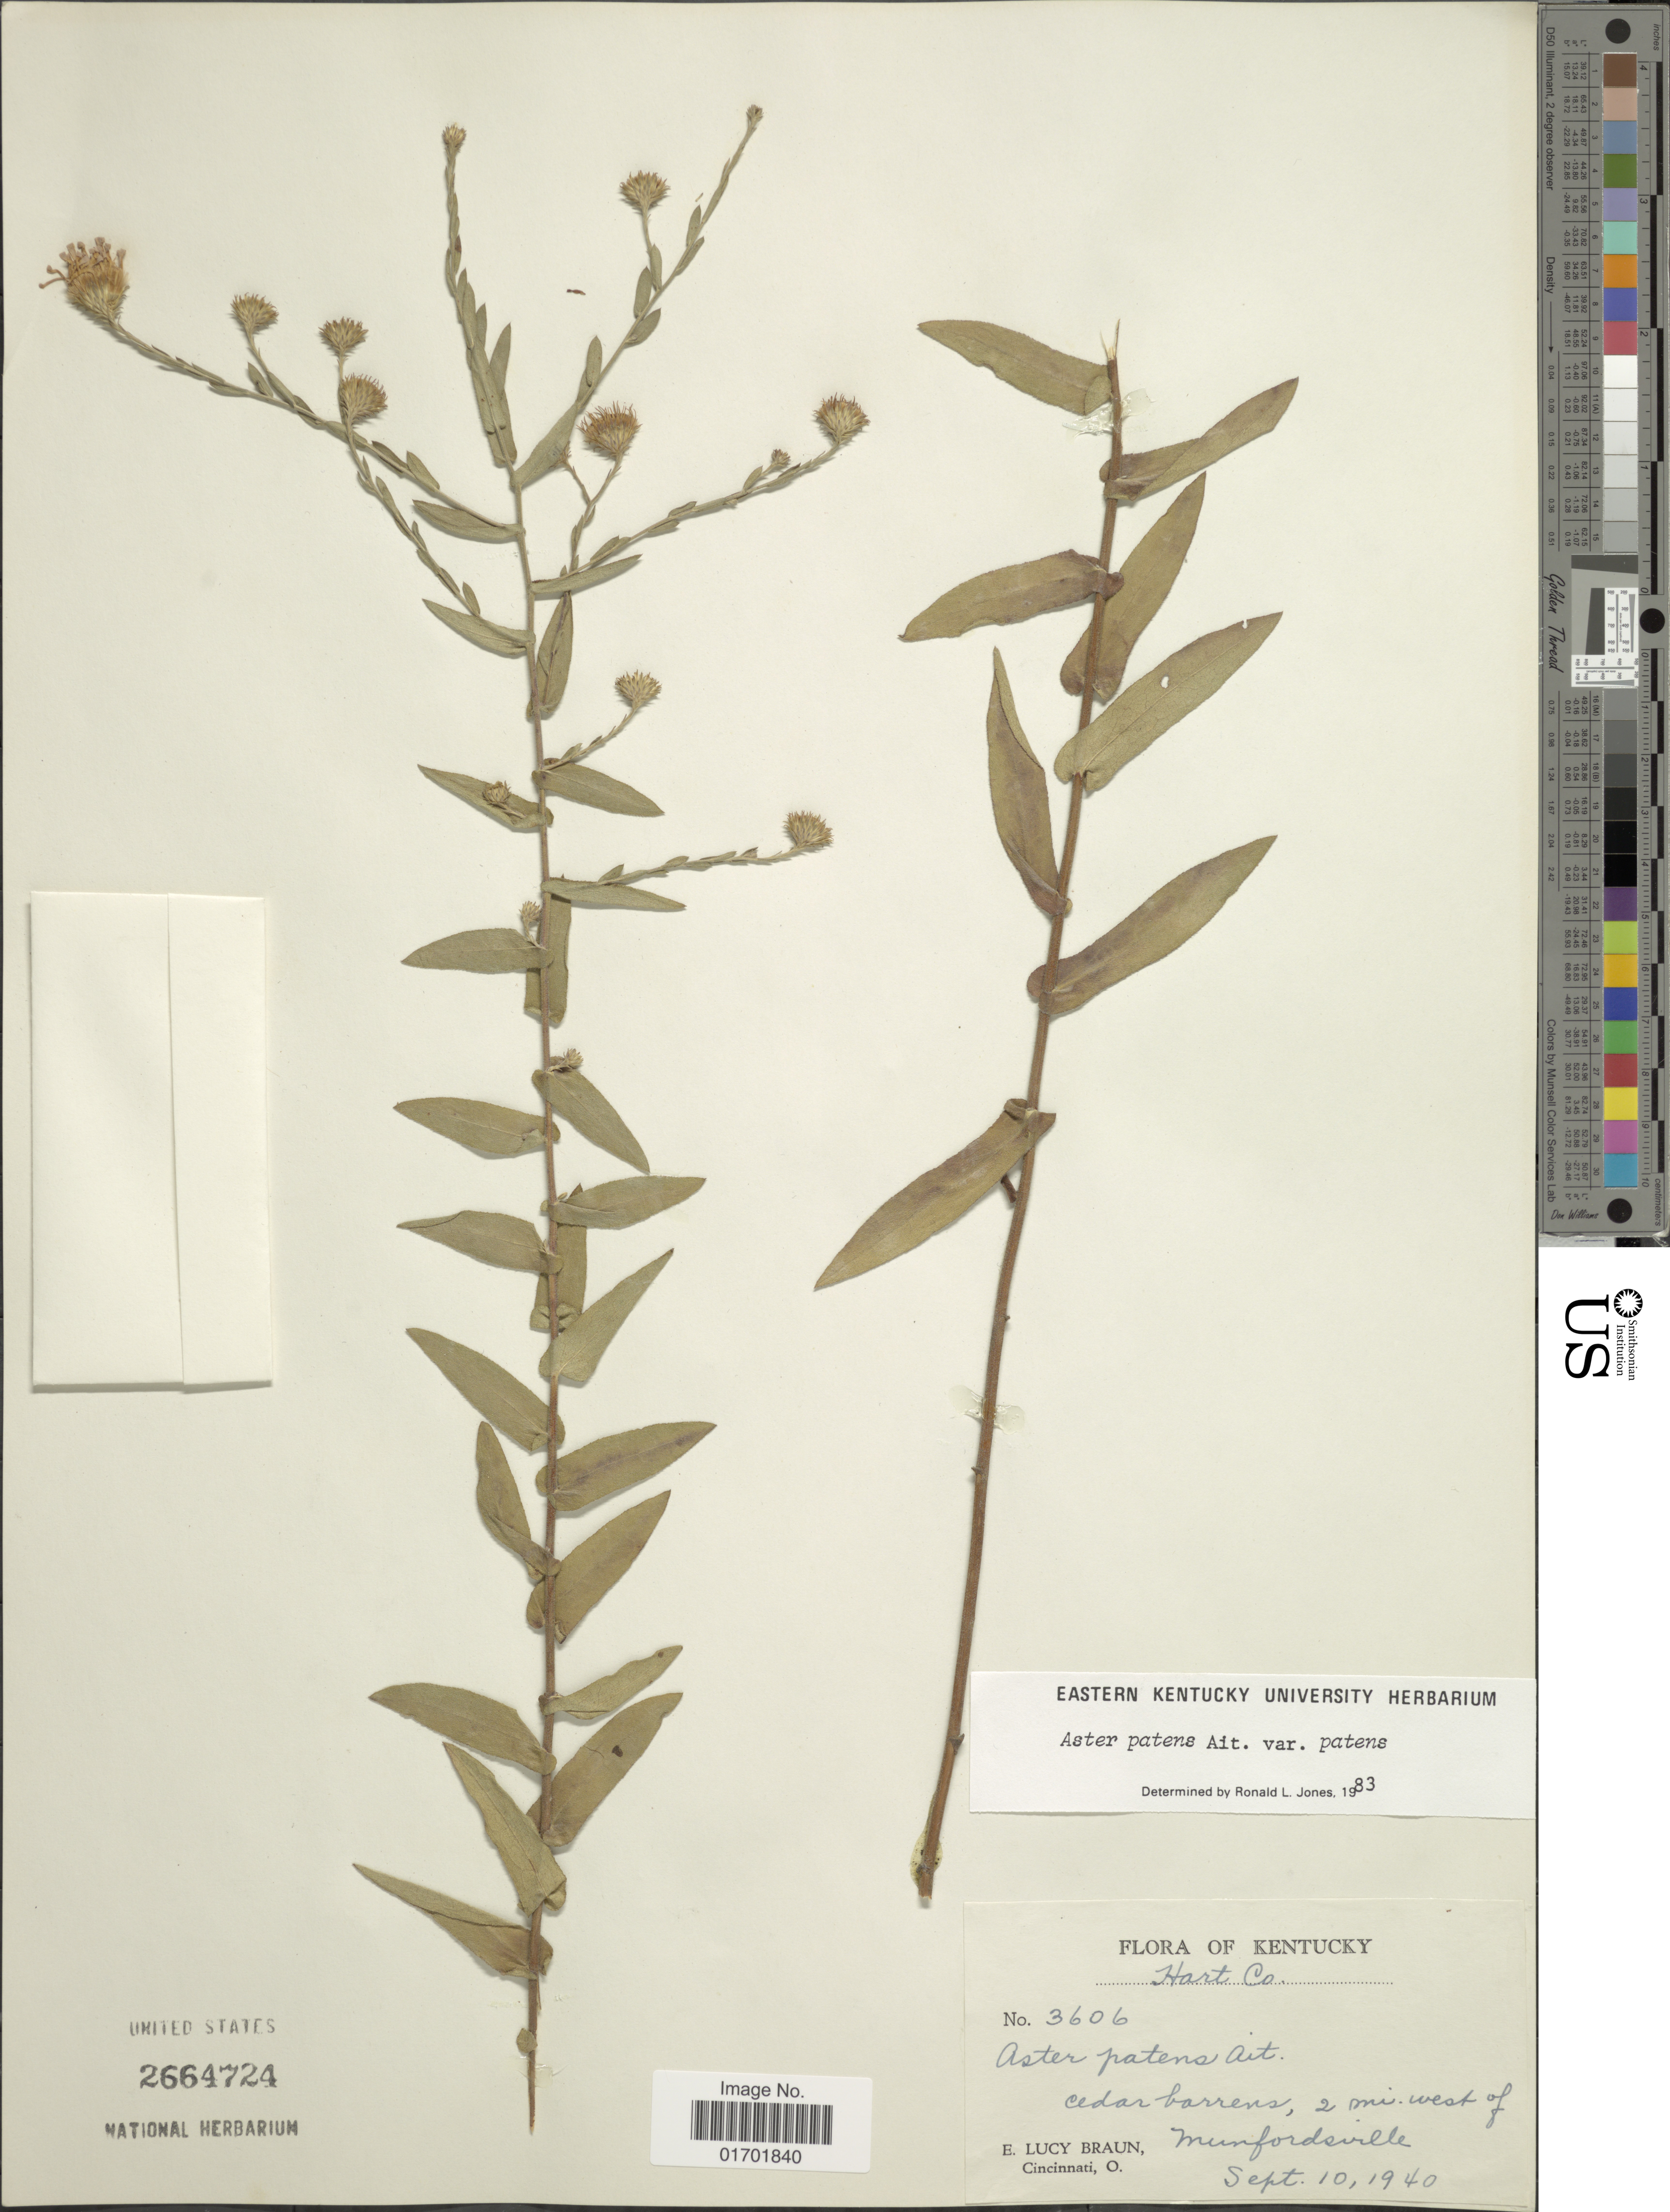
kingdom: Plantae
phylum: Tracheophyta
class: Magnoliopsida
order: Asterales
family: Asteraceae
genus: Symphyotrichum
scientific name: Symphyotrichum patens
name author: (Aiton) G.L. Nesom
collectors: E. L. Braun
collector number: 3606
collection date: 1940-09-10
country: United States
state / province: Kentucky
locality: Hart Co., Cedar barrens, 2mi west of Munfordsville.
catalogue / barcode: US 2664724